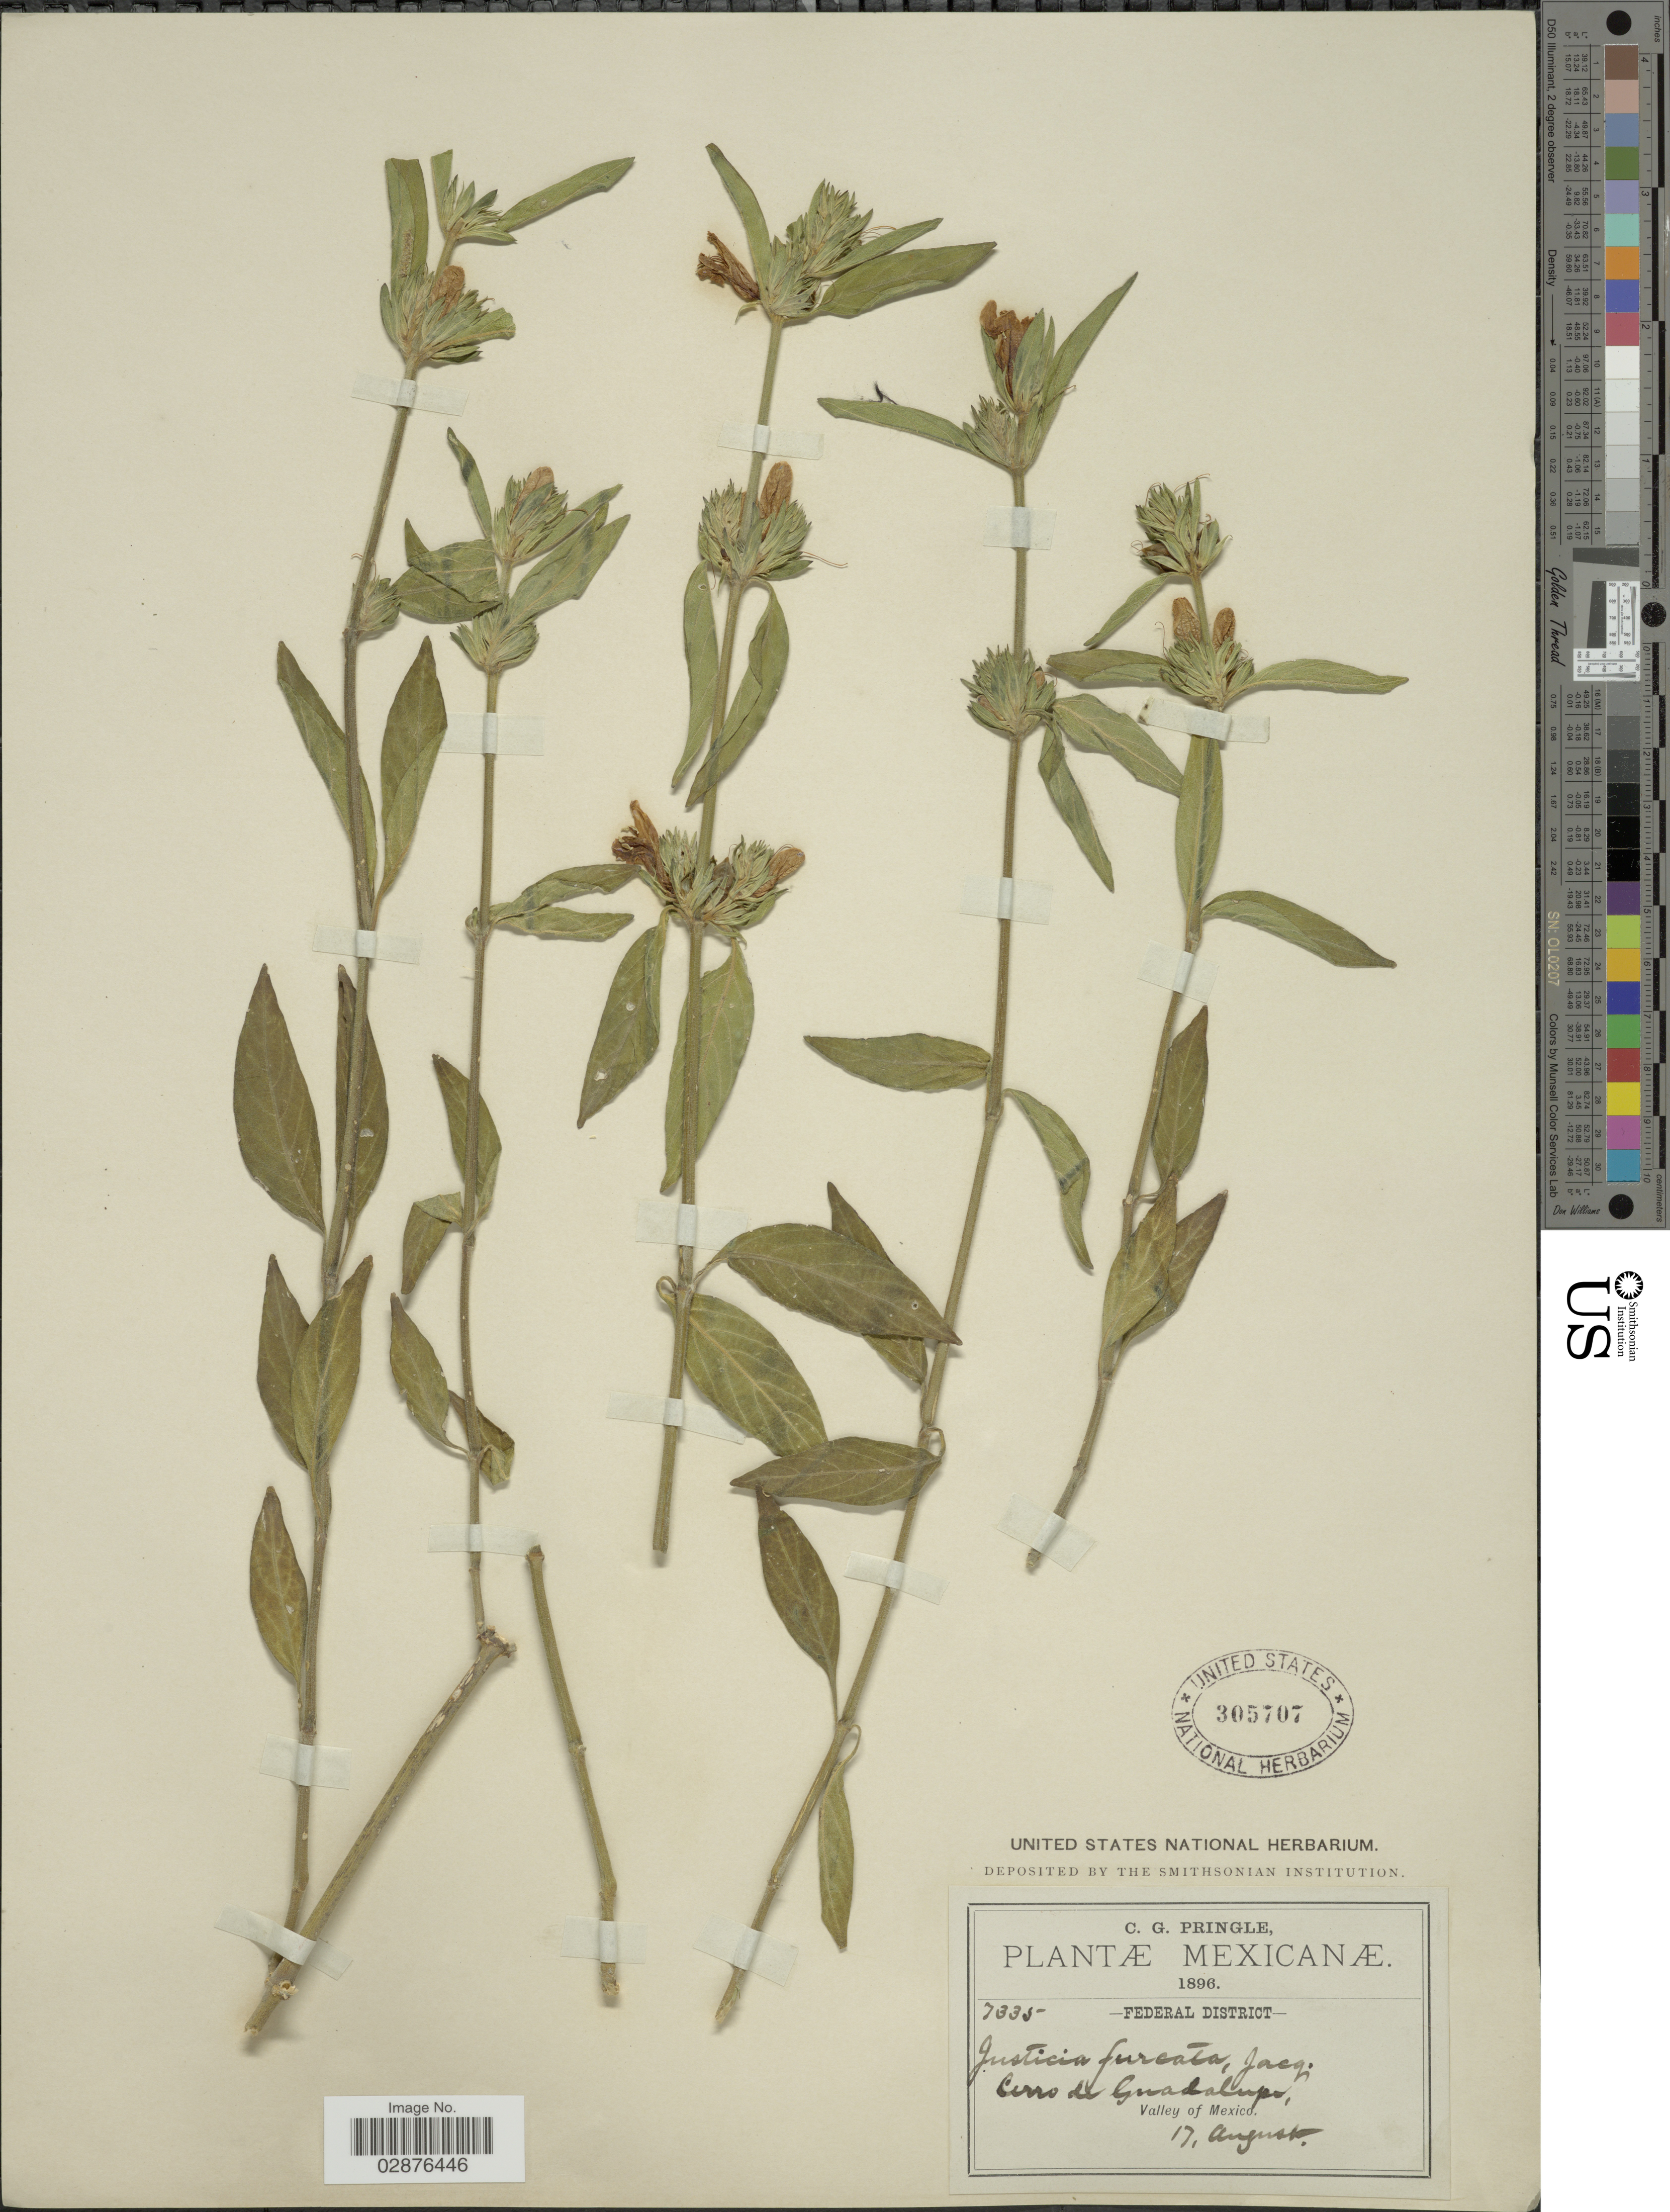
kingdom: Plantae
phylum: Tracheophyta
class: Magnoliopsida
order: Lamiales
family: Acanthaceae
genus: Justicia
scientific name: Justicia furcata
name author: Lam.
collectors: C. G. Pringle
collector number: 7335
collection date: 1896-08-17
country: Mexico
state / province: Distrito Federal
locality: Federal District. Cerro de Guadalupe. Valley of Mexico.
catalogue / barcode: US 305707